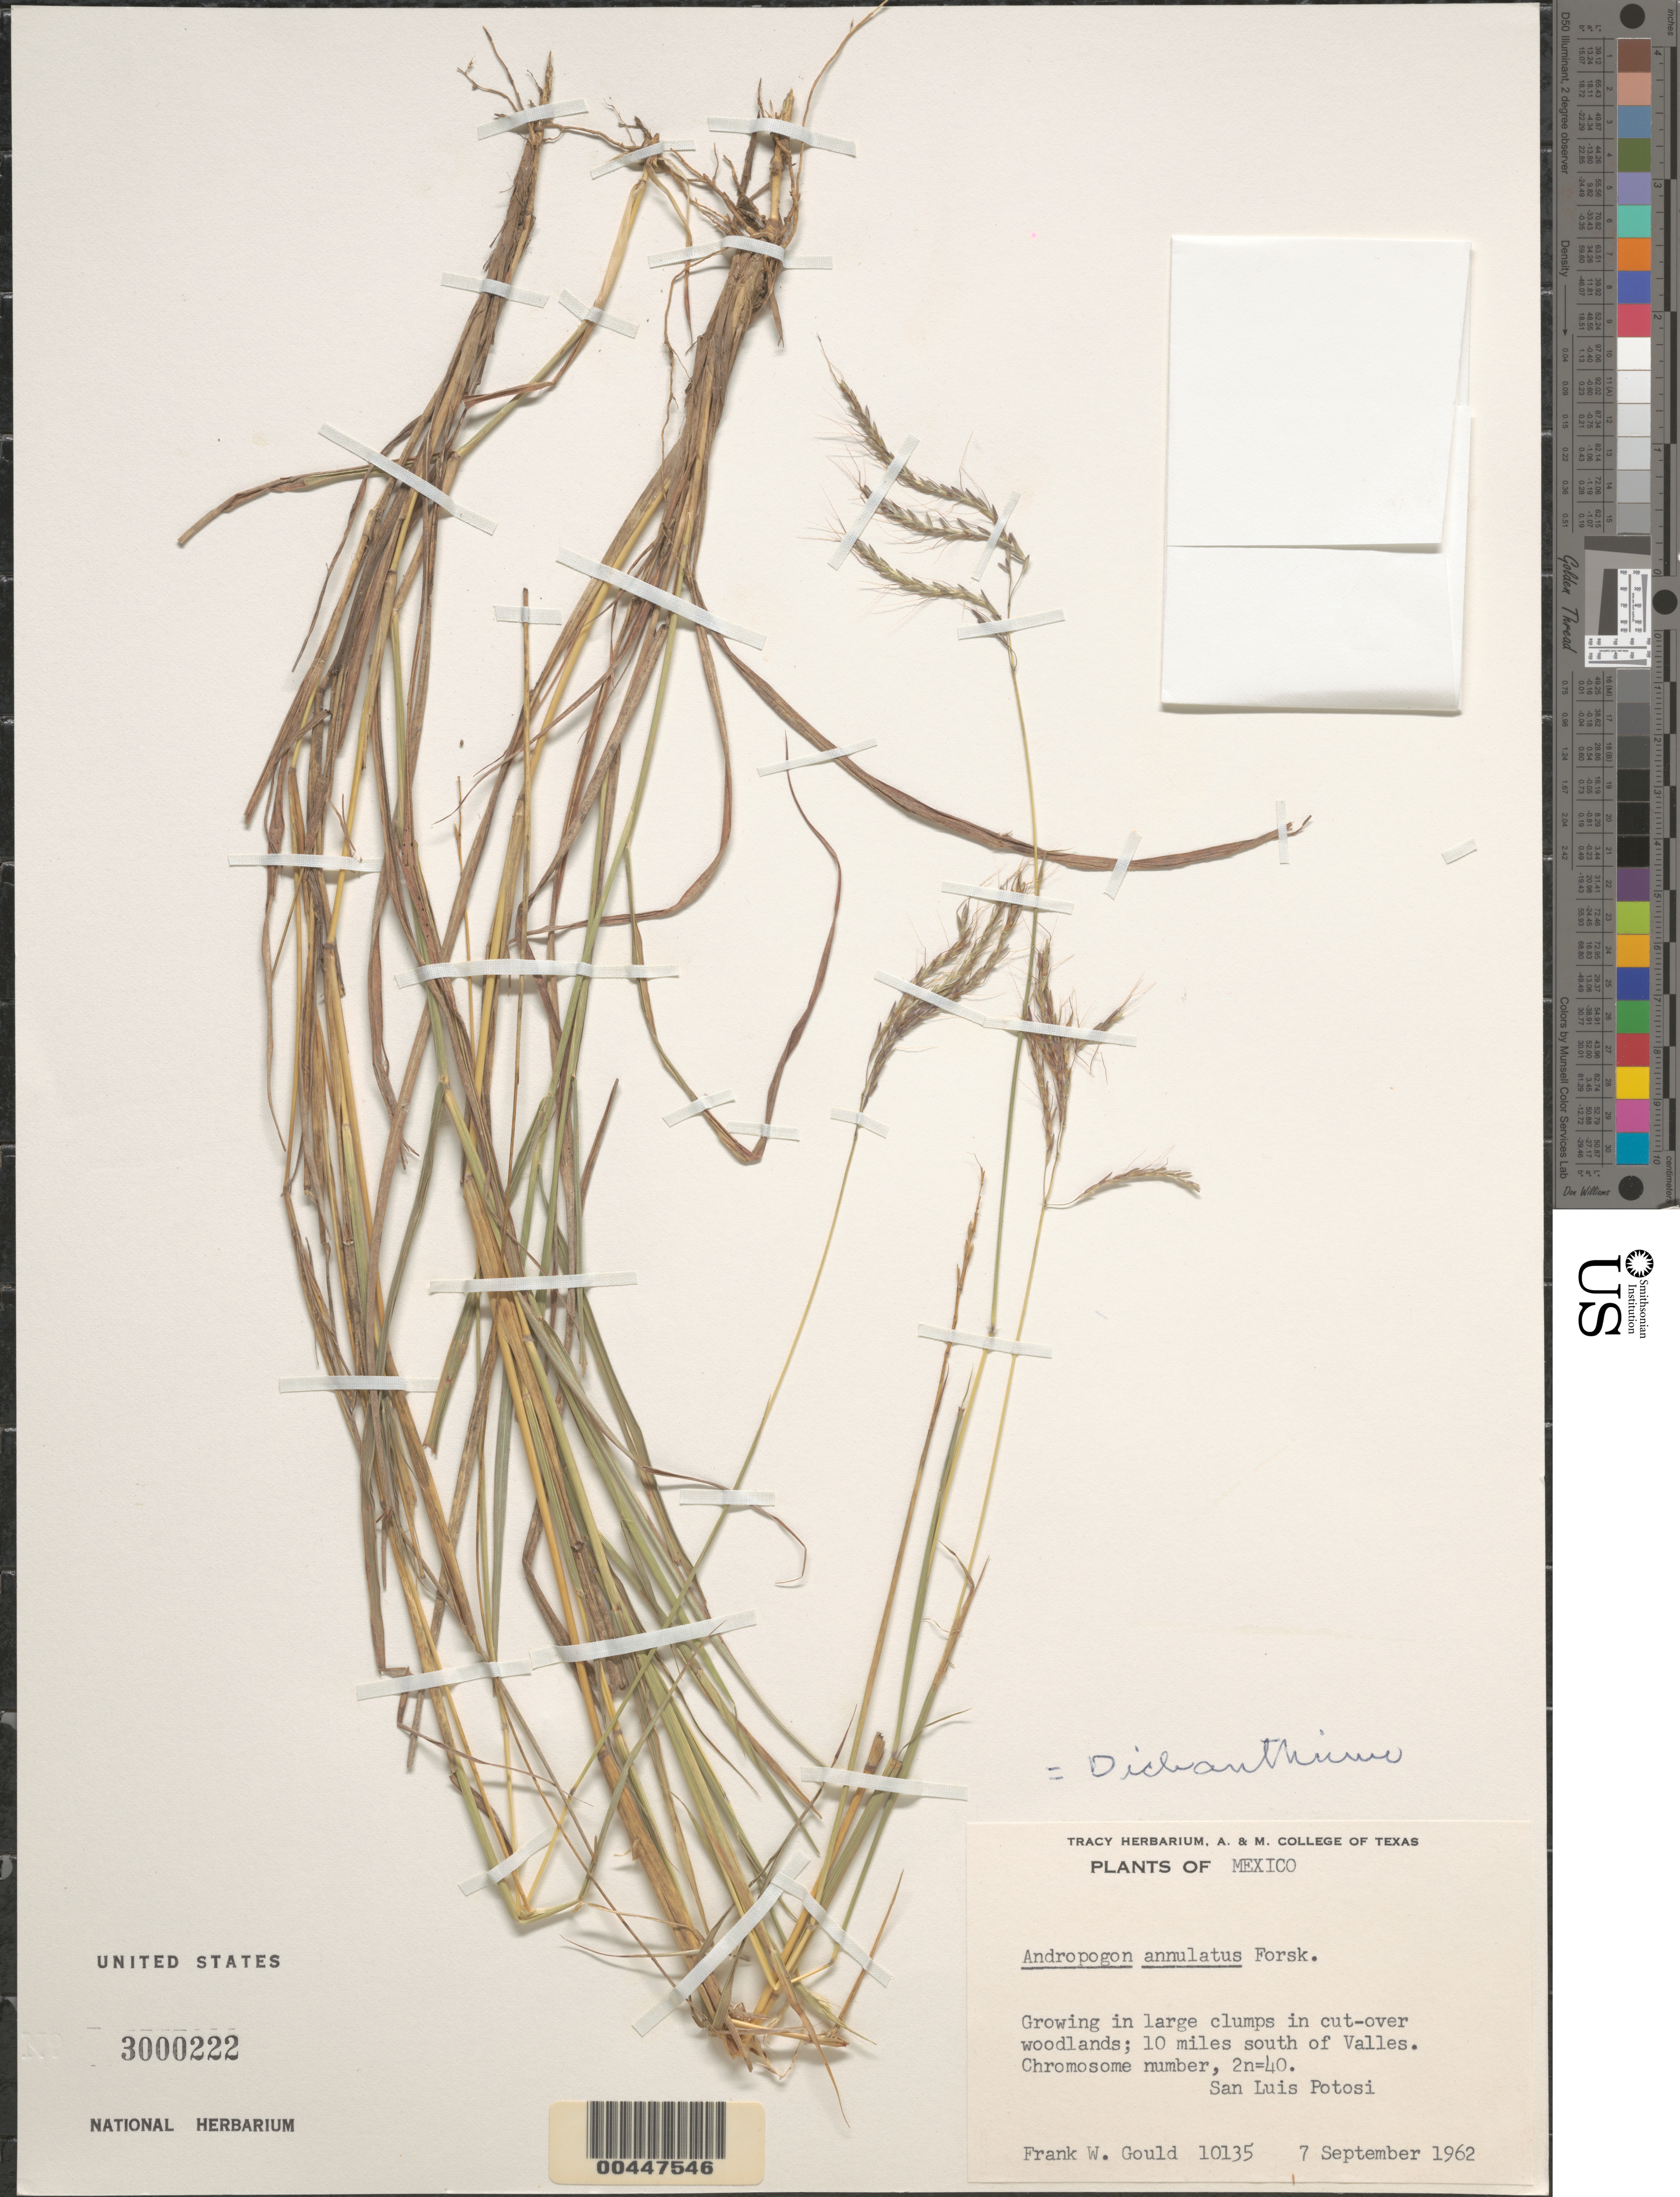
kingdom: Plantae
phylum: Tracheophyta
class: Liliopsida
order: Poales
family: Poaceae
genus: Andropogon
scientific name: Andropogon annulatus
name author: Forssk.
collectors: F. W. Gould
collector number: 10135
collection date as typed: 7 Sep 1962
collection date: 1962-09-07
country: Mexico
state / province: San Luis Potosi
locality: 10 mi S of Valles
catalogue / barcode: US 3000222